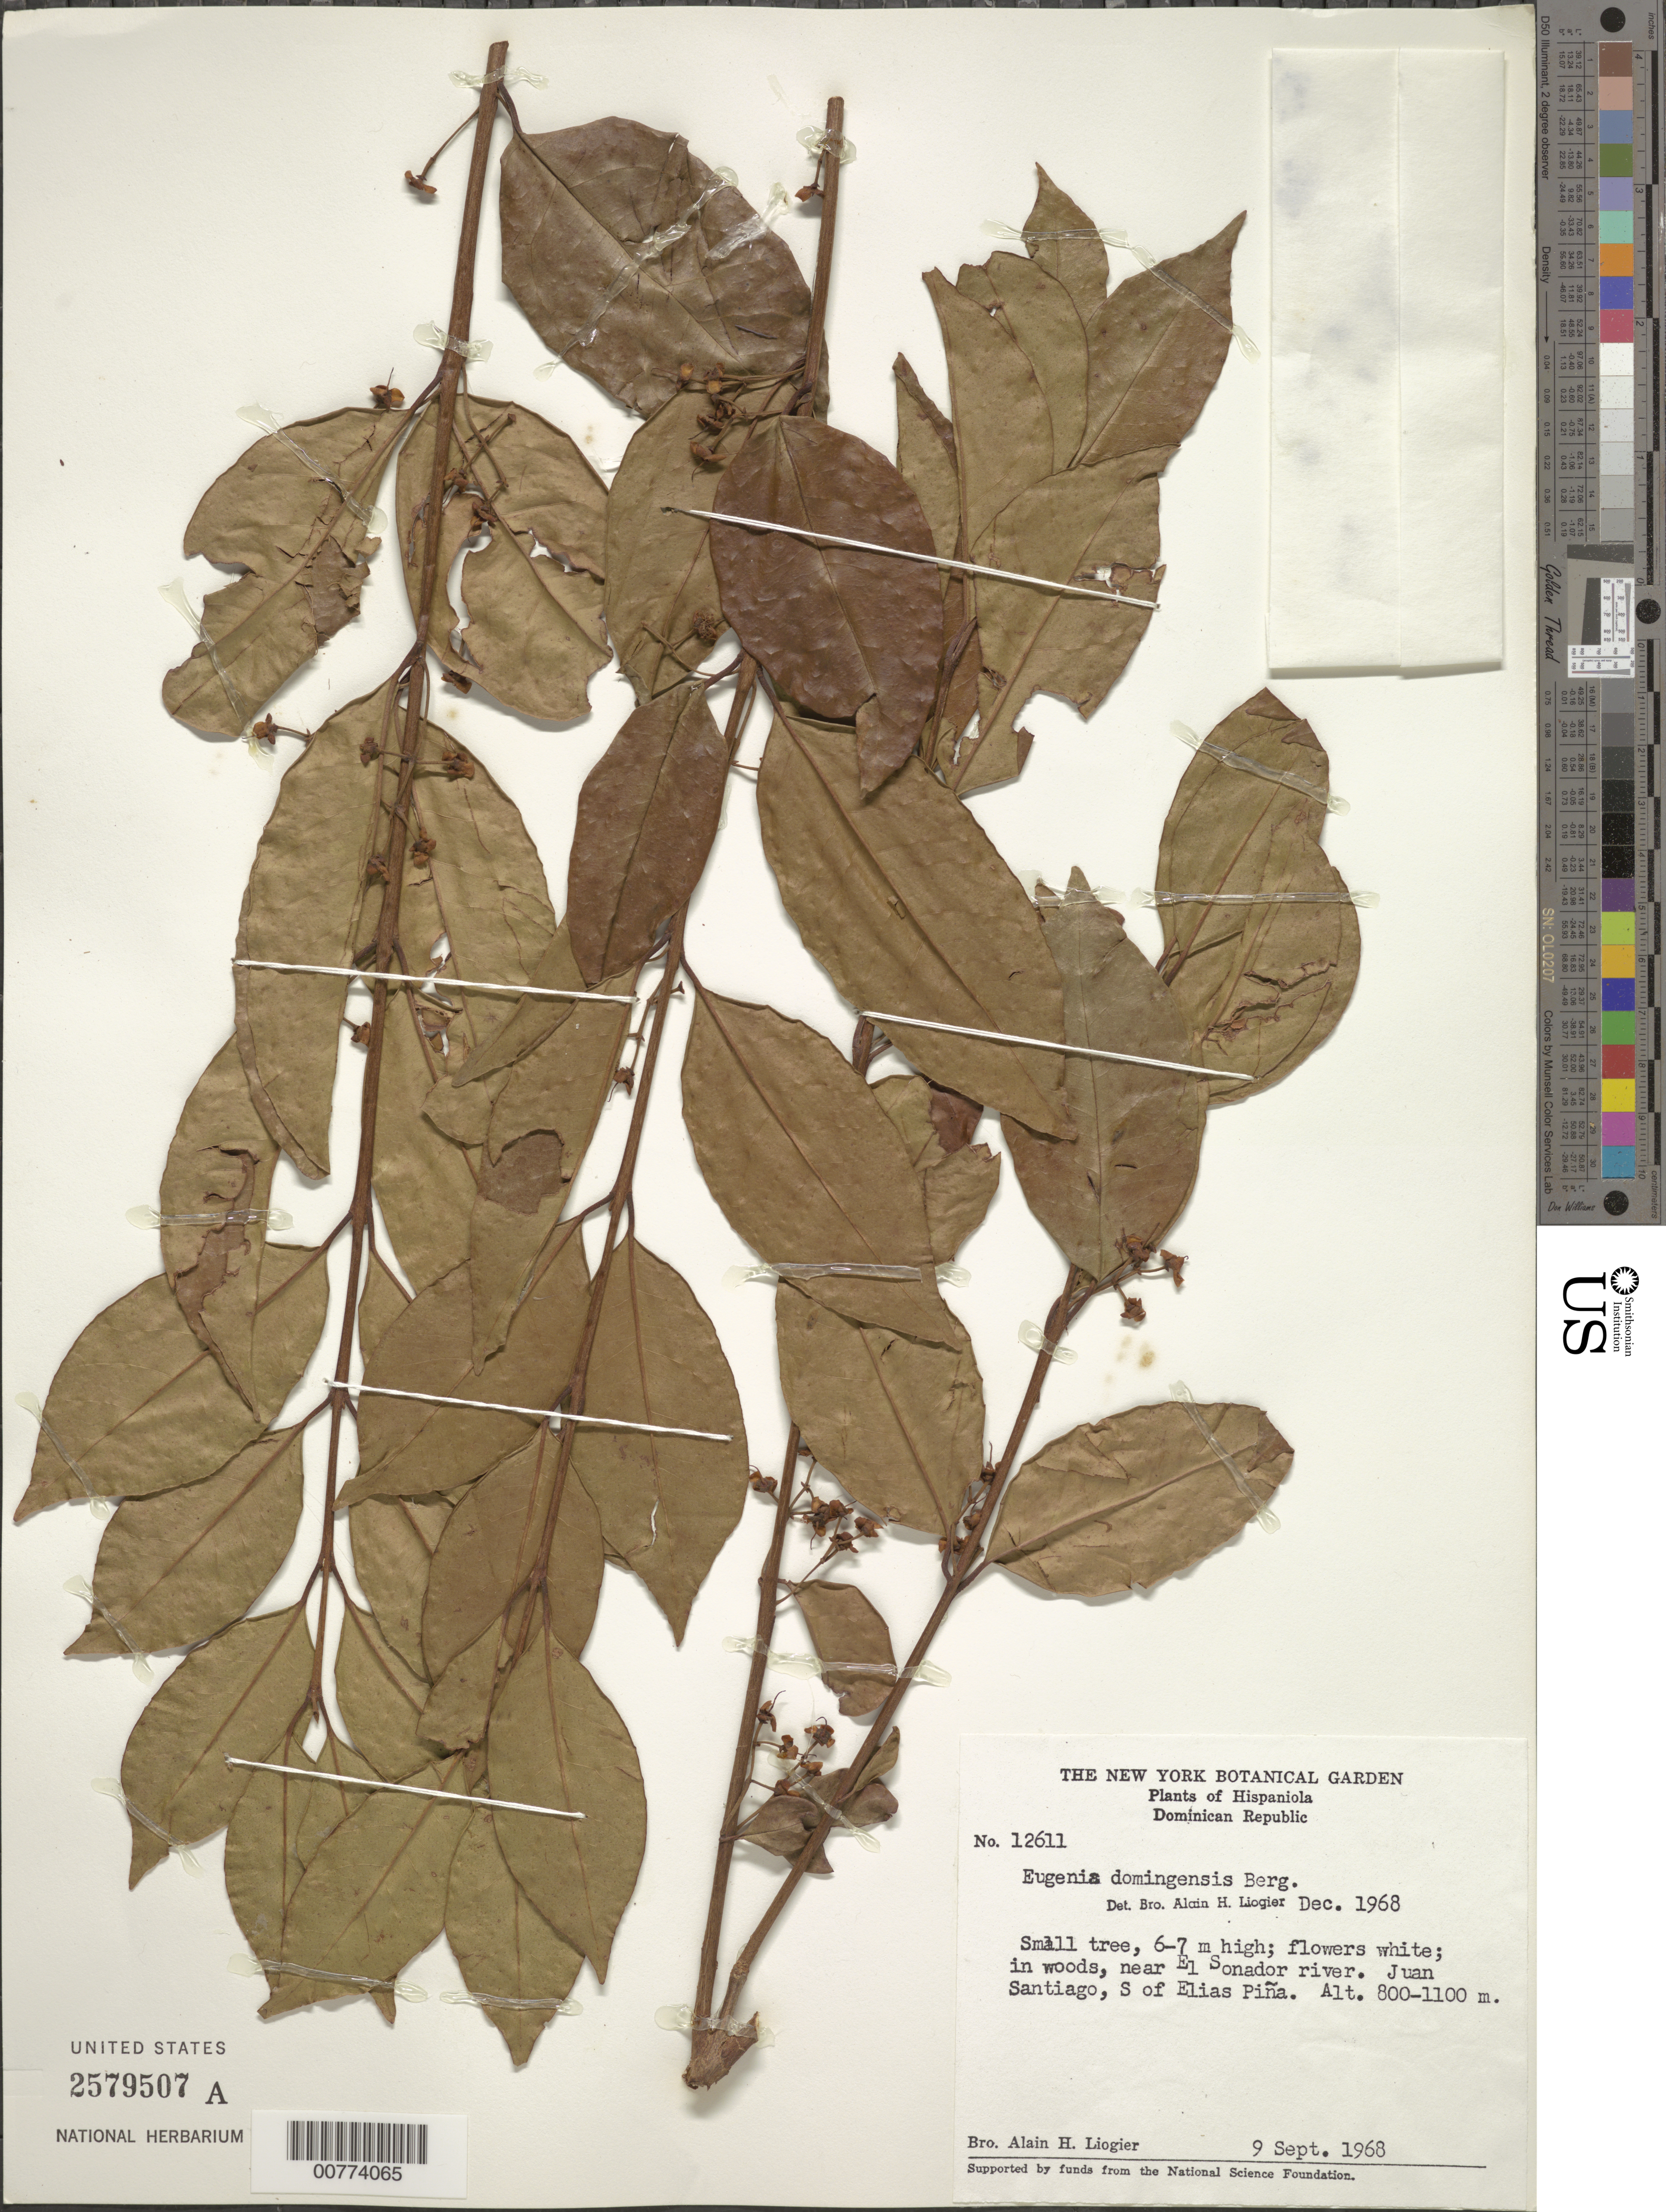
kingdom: Plantae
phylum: Tracheophyta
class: Magnoliopsida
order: Myrtales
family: Myrtaceae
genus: Eugenia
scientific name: Eugenia domingensis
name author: O. Berg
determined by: Liogier, Alain H.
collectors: A. H. Liogier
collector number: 12611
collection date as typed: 09 Sep 1968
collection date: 1968-09-09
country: Dominican Republic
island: Hispaniola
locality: Near El Sonador River, Juan Santiago, S of Elias Piña.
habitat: In woods.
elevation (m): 800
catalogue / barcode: US 2579507A